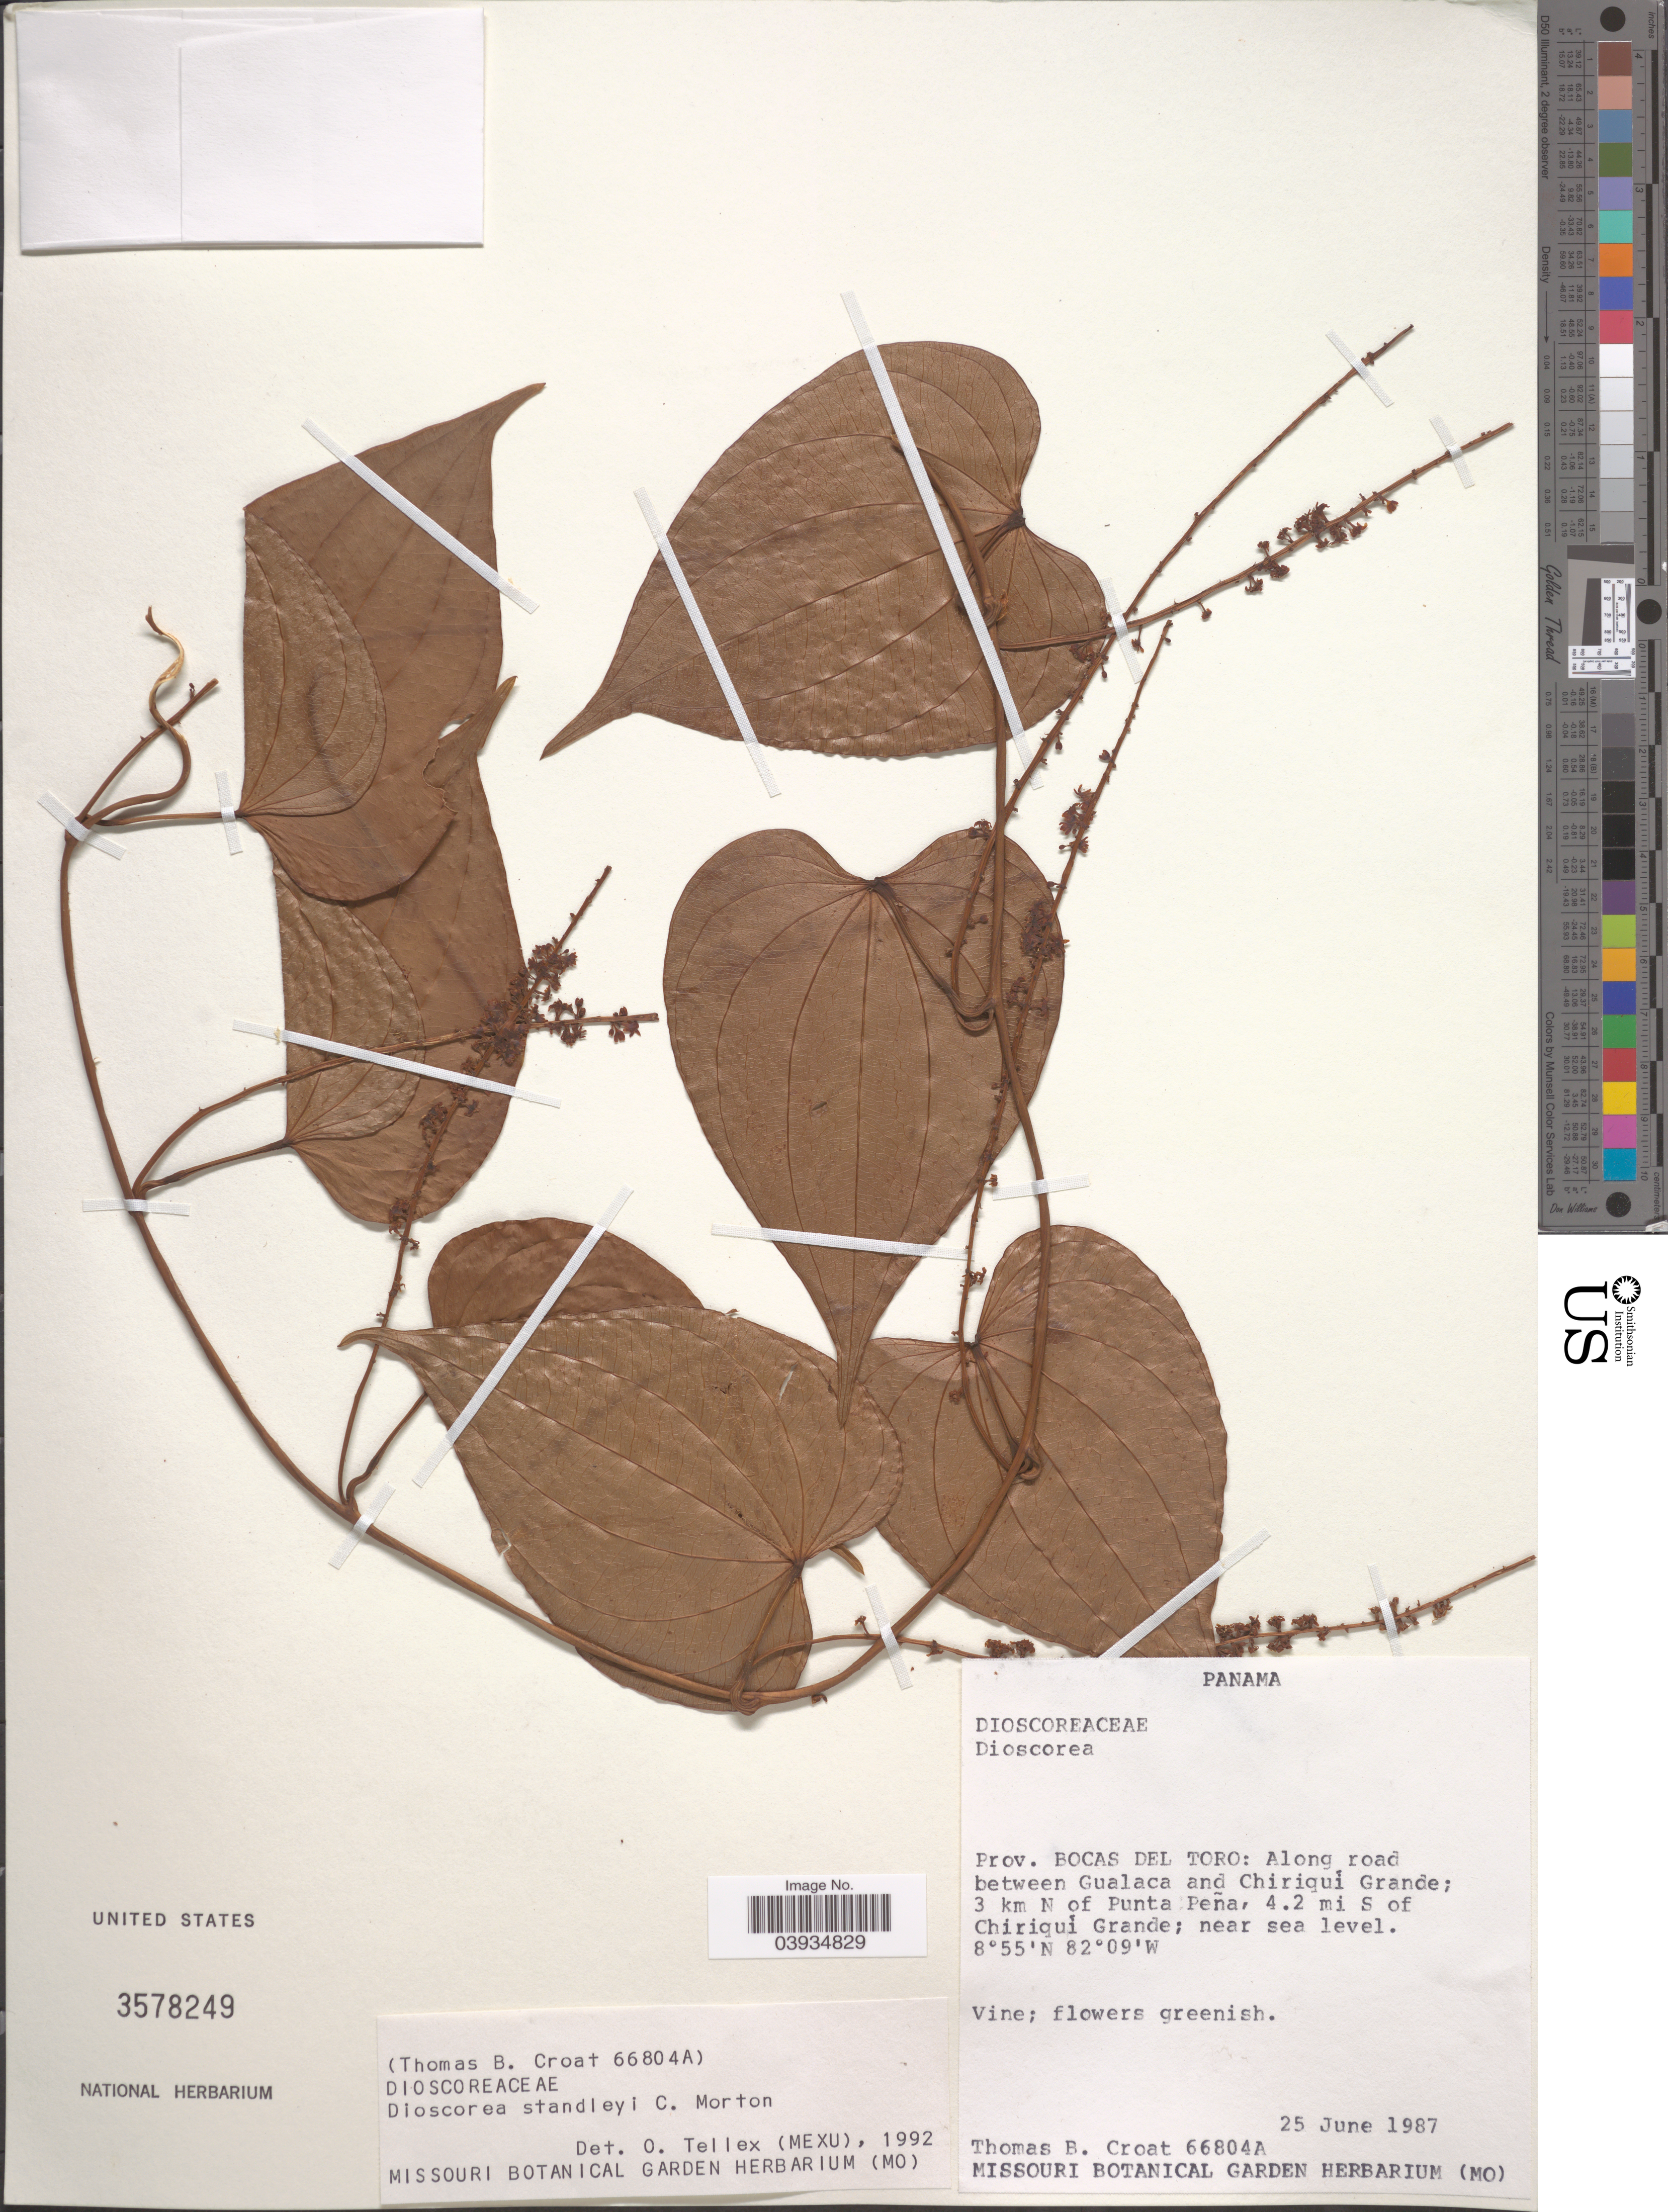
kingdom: Plantae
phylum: Tracheophyta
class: Liliopsida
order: Dioscoreales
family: Dioscoreaceae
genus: Dioscorea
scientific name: Dioscorea standleyi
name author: C.V. Morton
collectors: T. B. Croat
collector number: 66804A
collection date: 1987-06-25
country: Panama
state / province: Bocas del Toro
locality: Along road between Gualaca and Chiriquí Grande; 3 km N of Punta Peña, 4.2 mi S of Chiriquí Grande.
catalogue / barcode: US 3578249